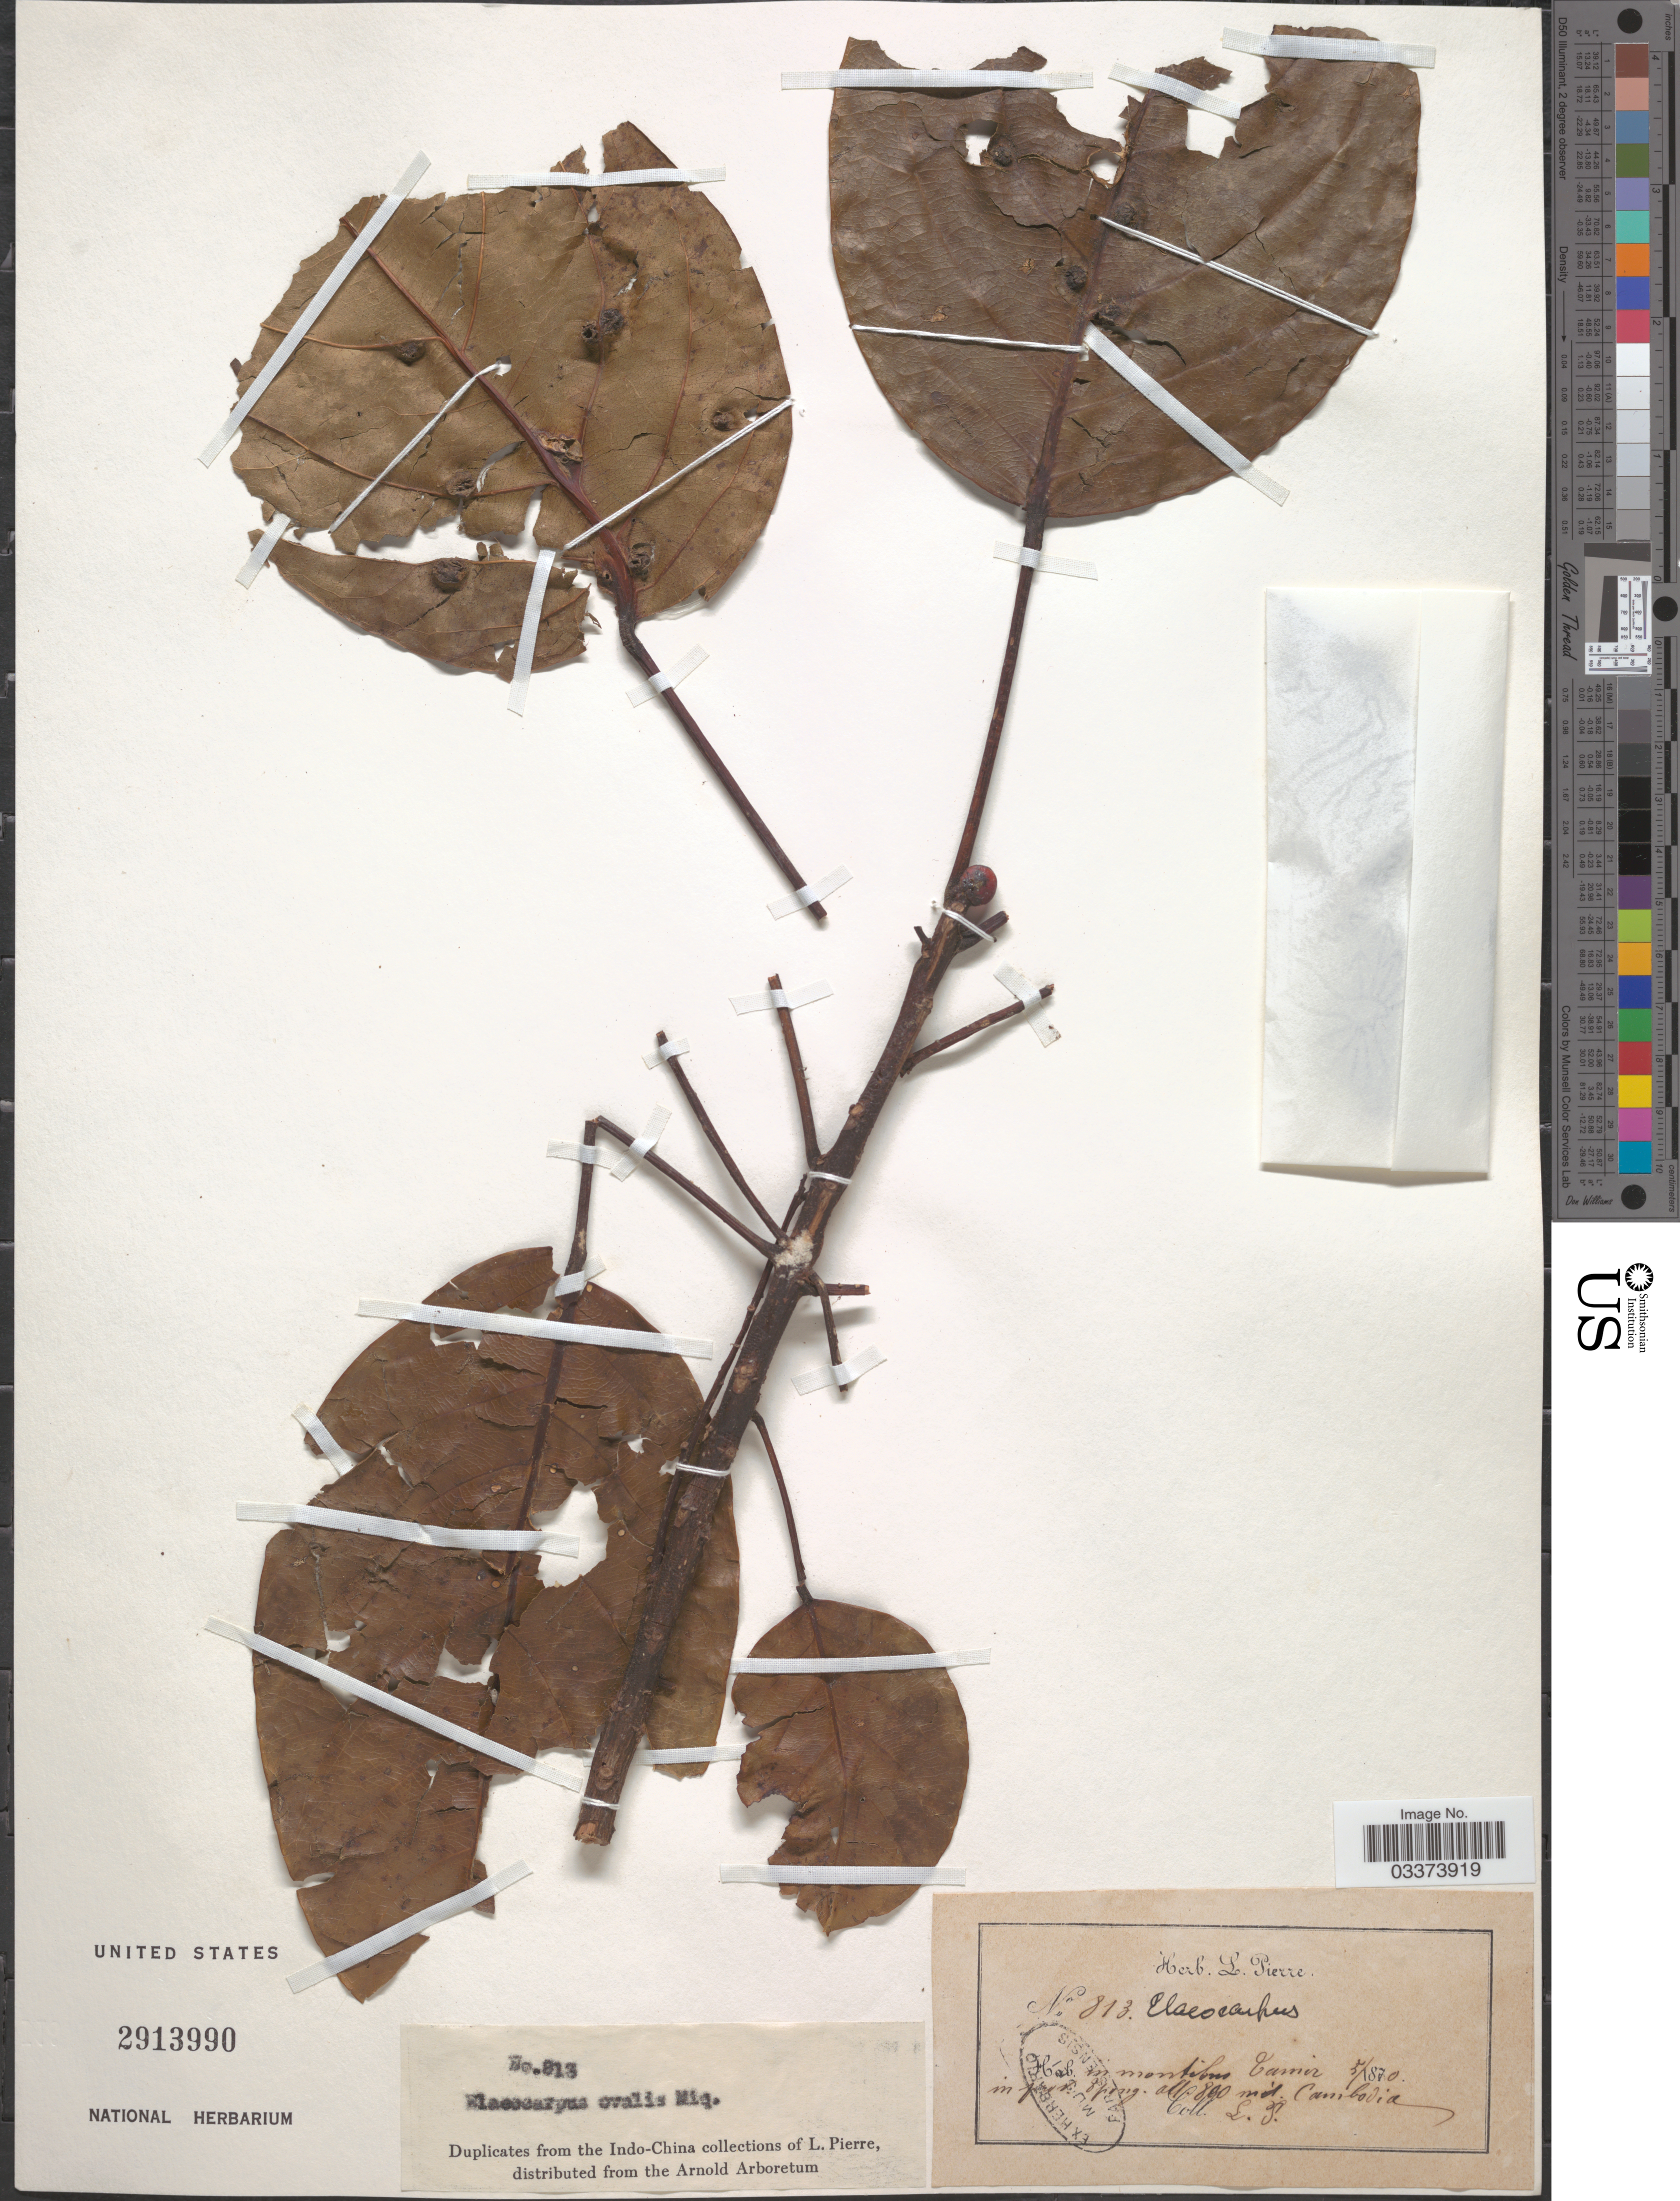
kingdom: Plantae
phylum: Tracheophyta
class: Magnoliopsida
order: Oxalidales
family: Elaeocarpaceae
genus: Elaeocarpus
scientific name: Elaeocarpus ovalis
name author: Miq.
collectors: L. Pierre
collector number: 813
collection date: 1870-05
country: Cambodia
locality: In montibus Tamir in prov. Tpong [interpreted]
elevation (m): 800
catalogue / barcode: US 2913990